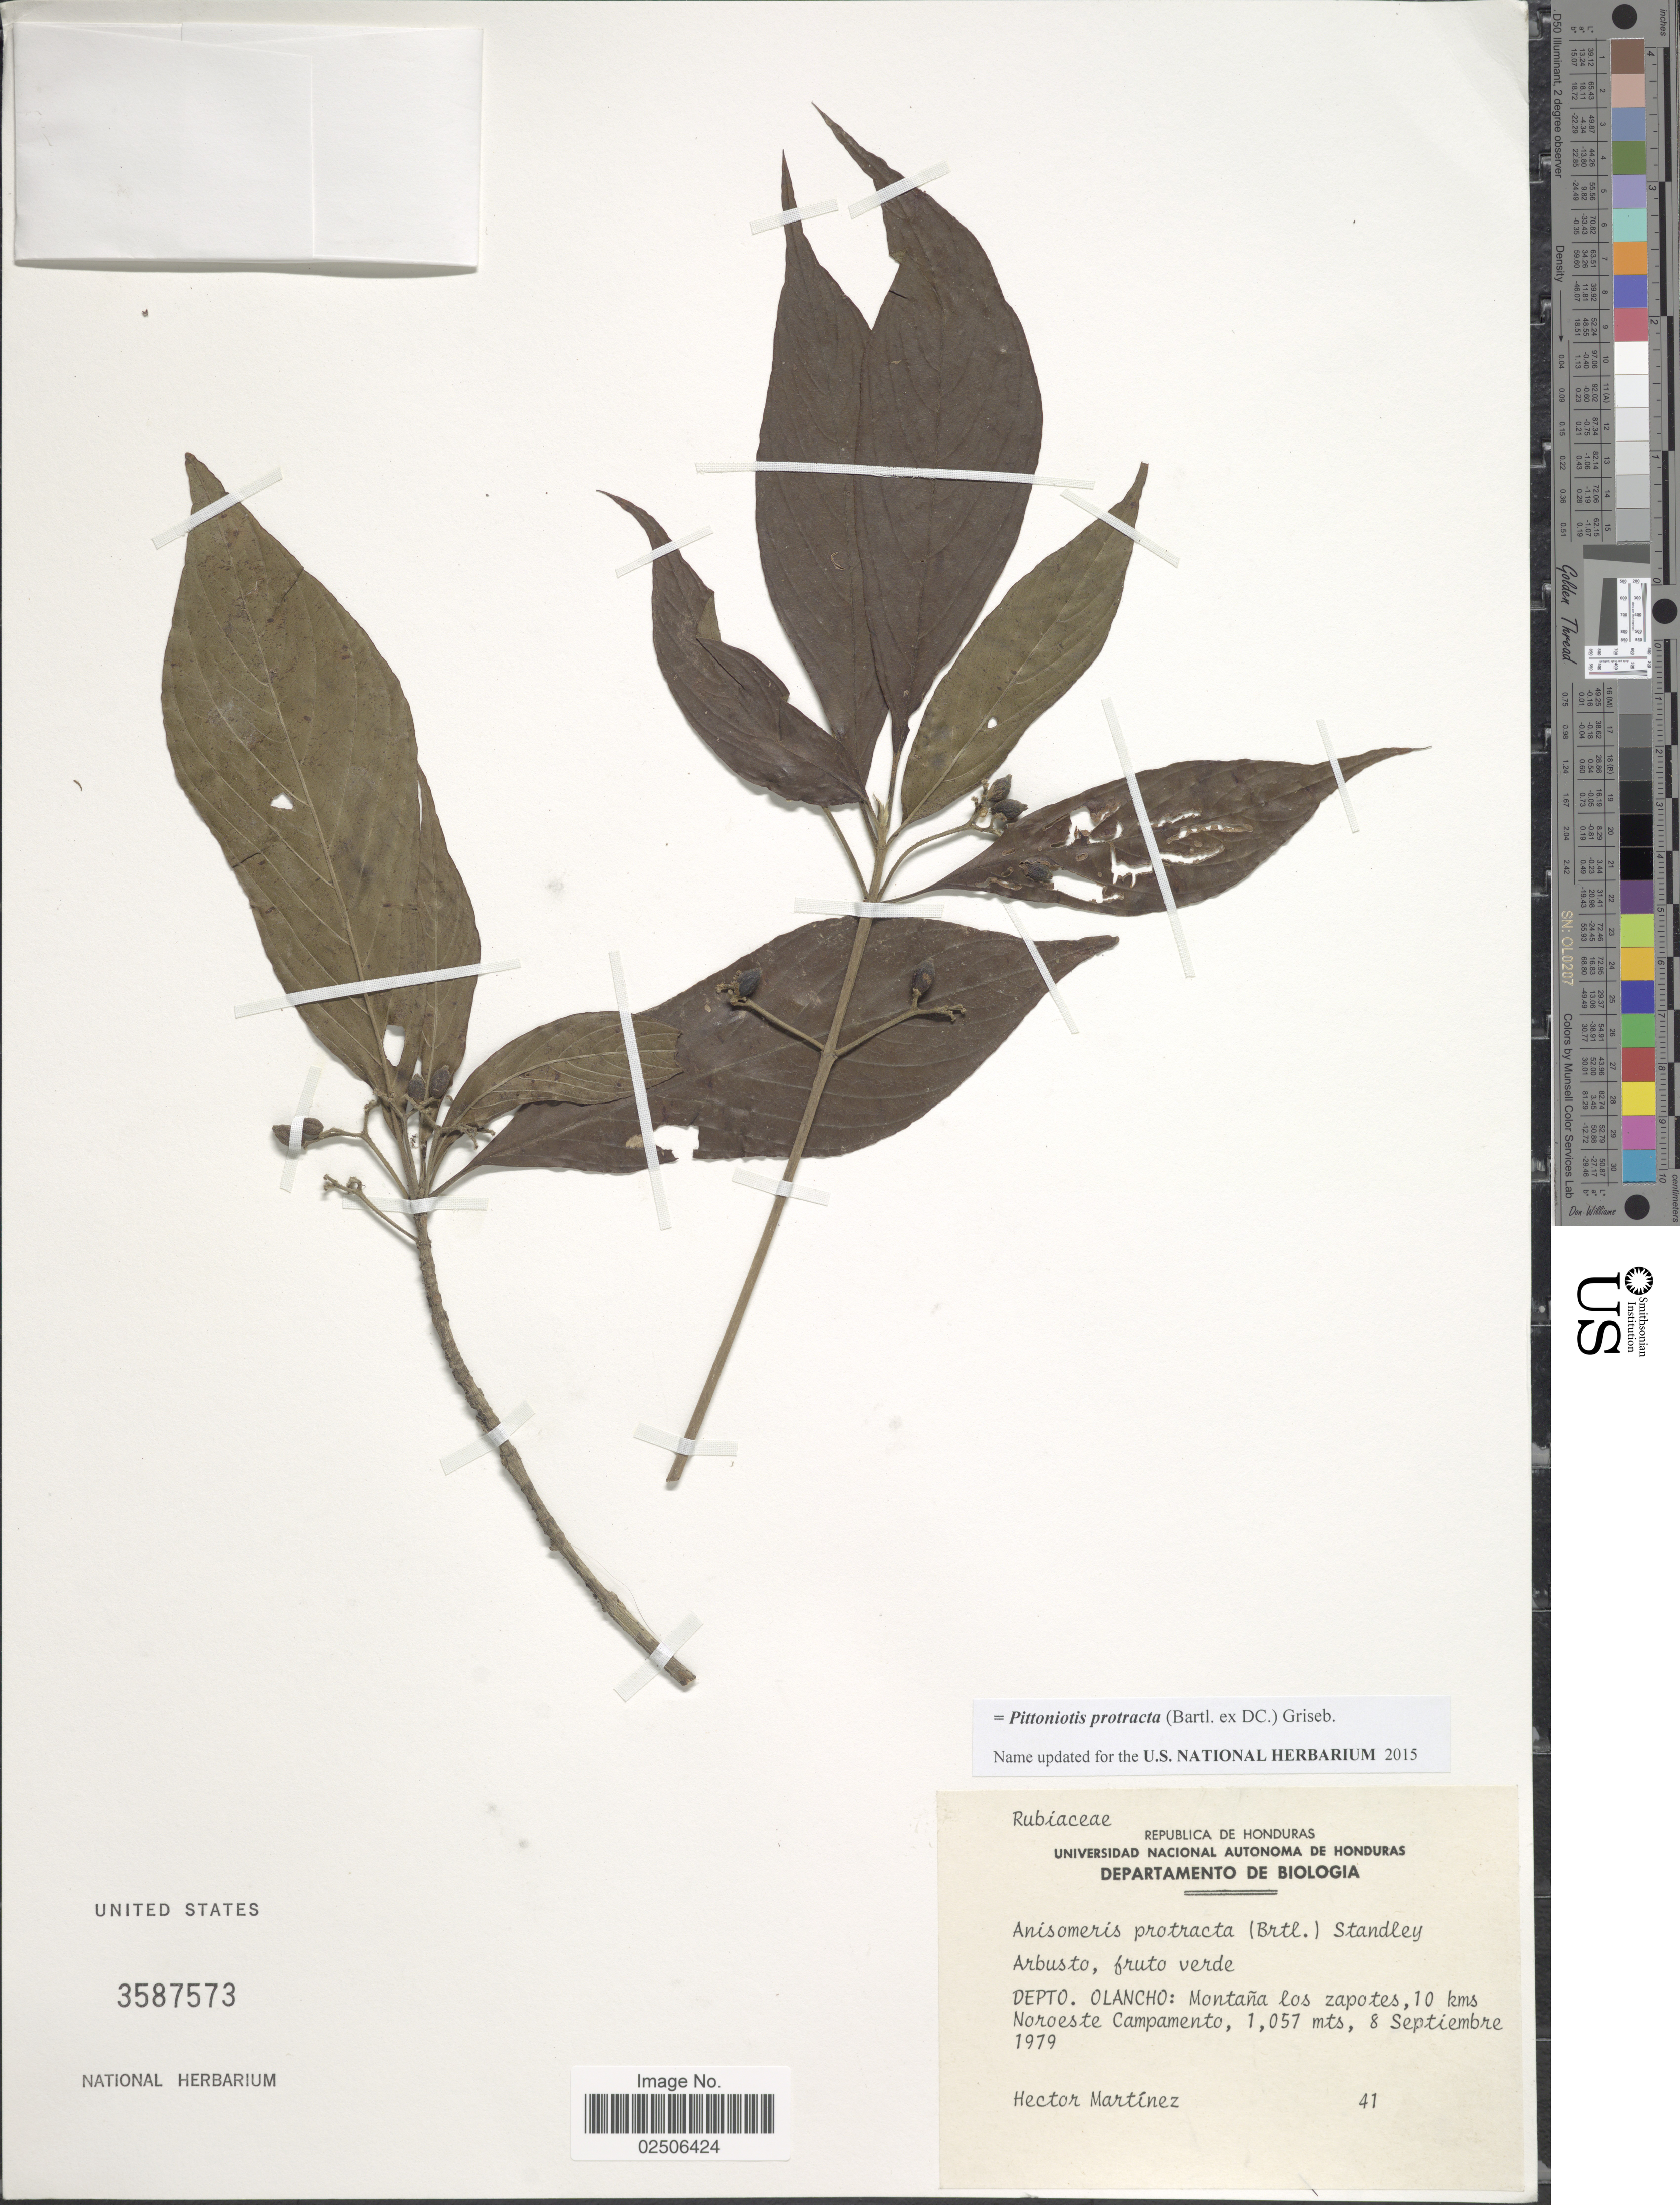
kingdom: Plantae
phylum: Tracheophyta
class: Magnoliopsida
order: Gentianales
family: Rubiaceae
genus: Pittoniotis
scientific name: Pittoniotis protracta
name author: (Bartl. ex DC.) Griseb.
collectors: H. Martinez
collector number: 41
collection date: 1979-09-08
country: Honduras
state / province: Olancho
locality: Montana los zapotes, 10 kms Noroeste Campamento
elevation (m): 1057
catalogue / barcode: US 3587573